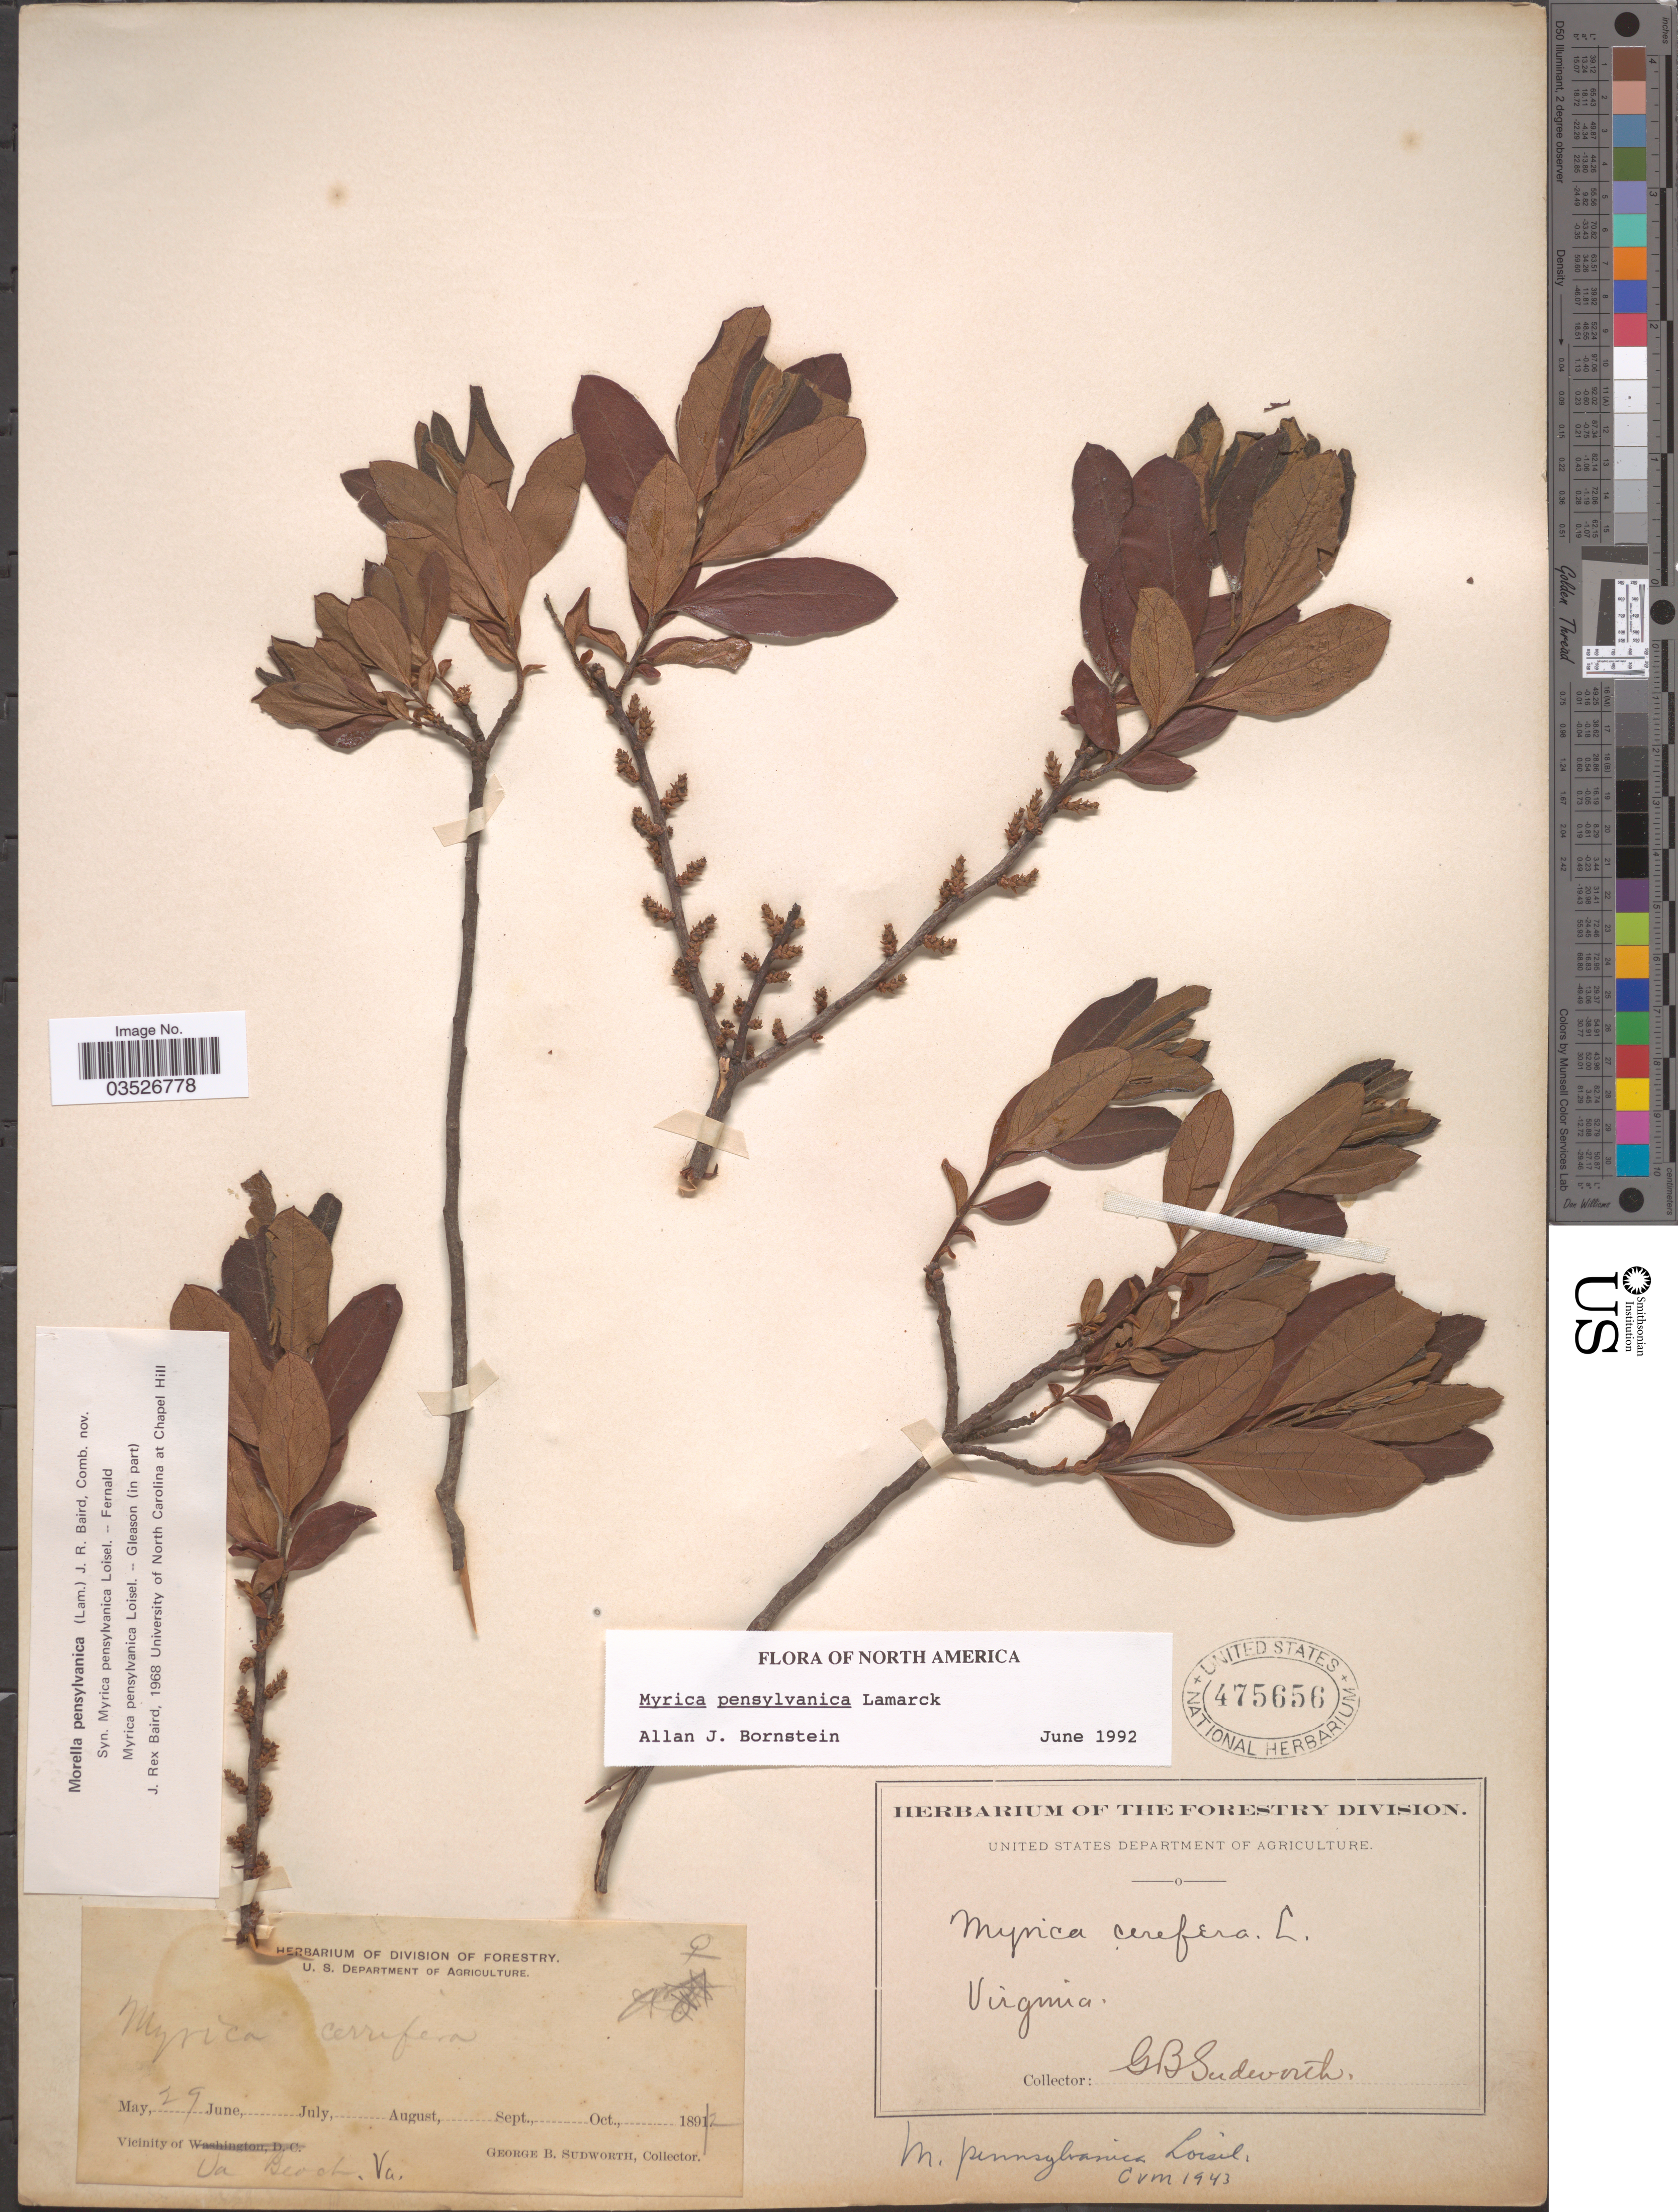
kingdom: Plantae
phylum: Tracheophyta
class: Magnoliopsida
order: Fagales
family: Myricaceae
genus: Morella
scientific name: Morella pensylvanica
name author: (Mirb.) Kartesz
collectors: G. B. Sudworth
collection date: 1892-05-29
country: United States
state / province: Virginia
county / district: City of Virginia Beach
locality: Vicinity of Va Beach.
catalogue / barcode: US 475656